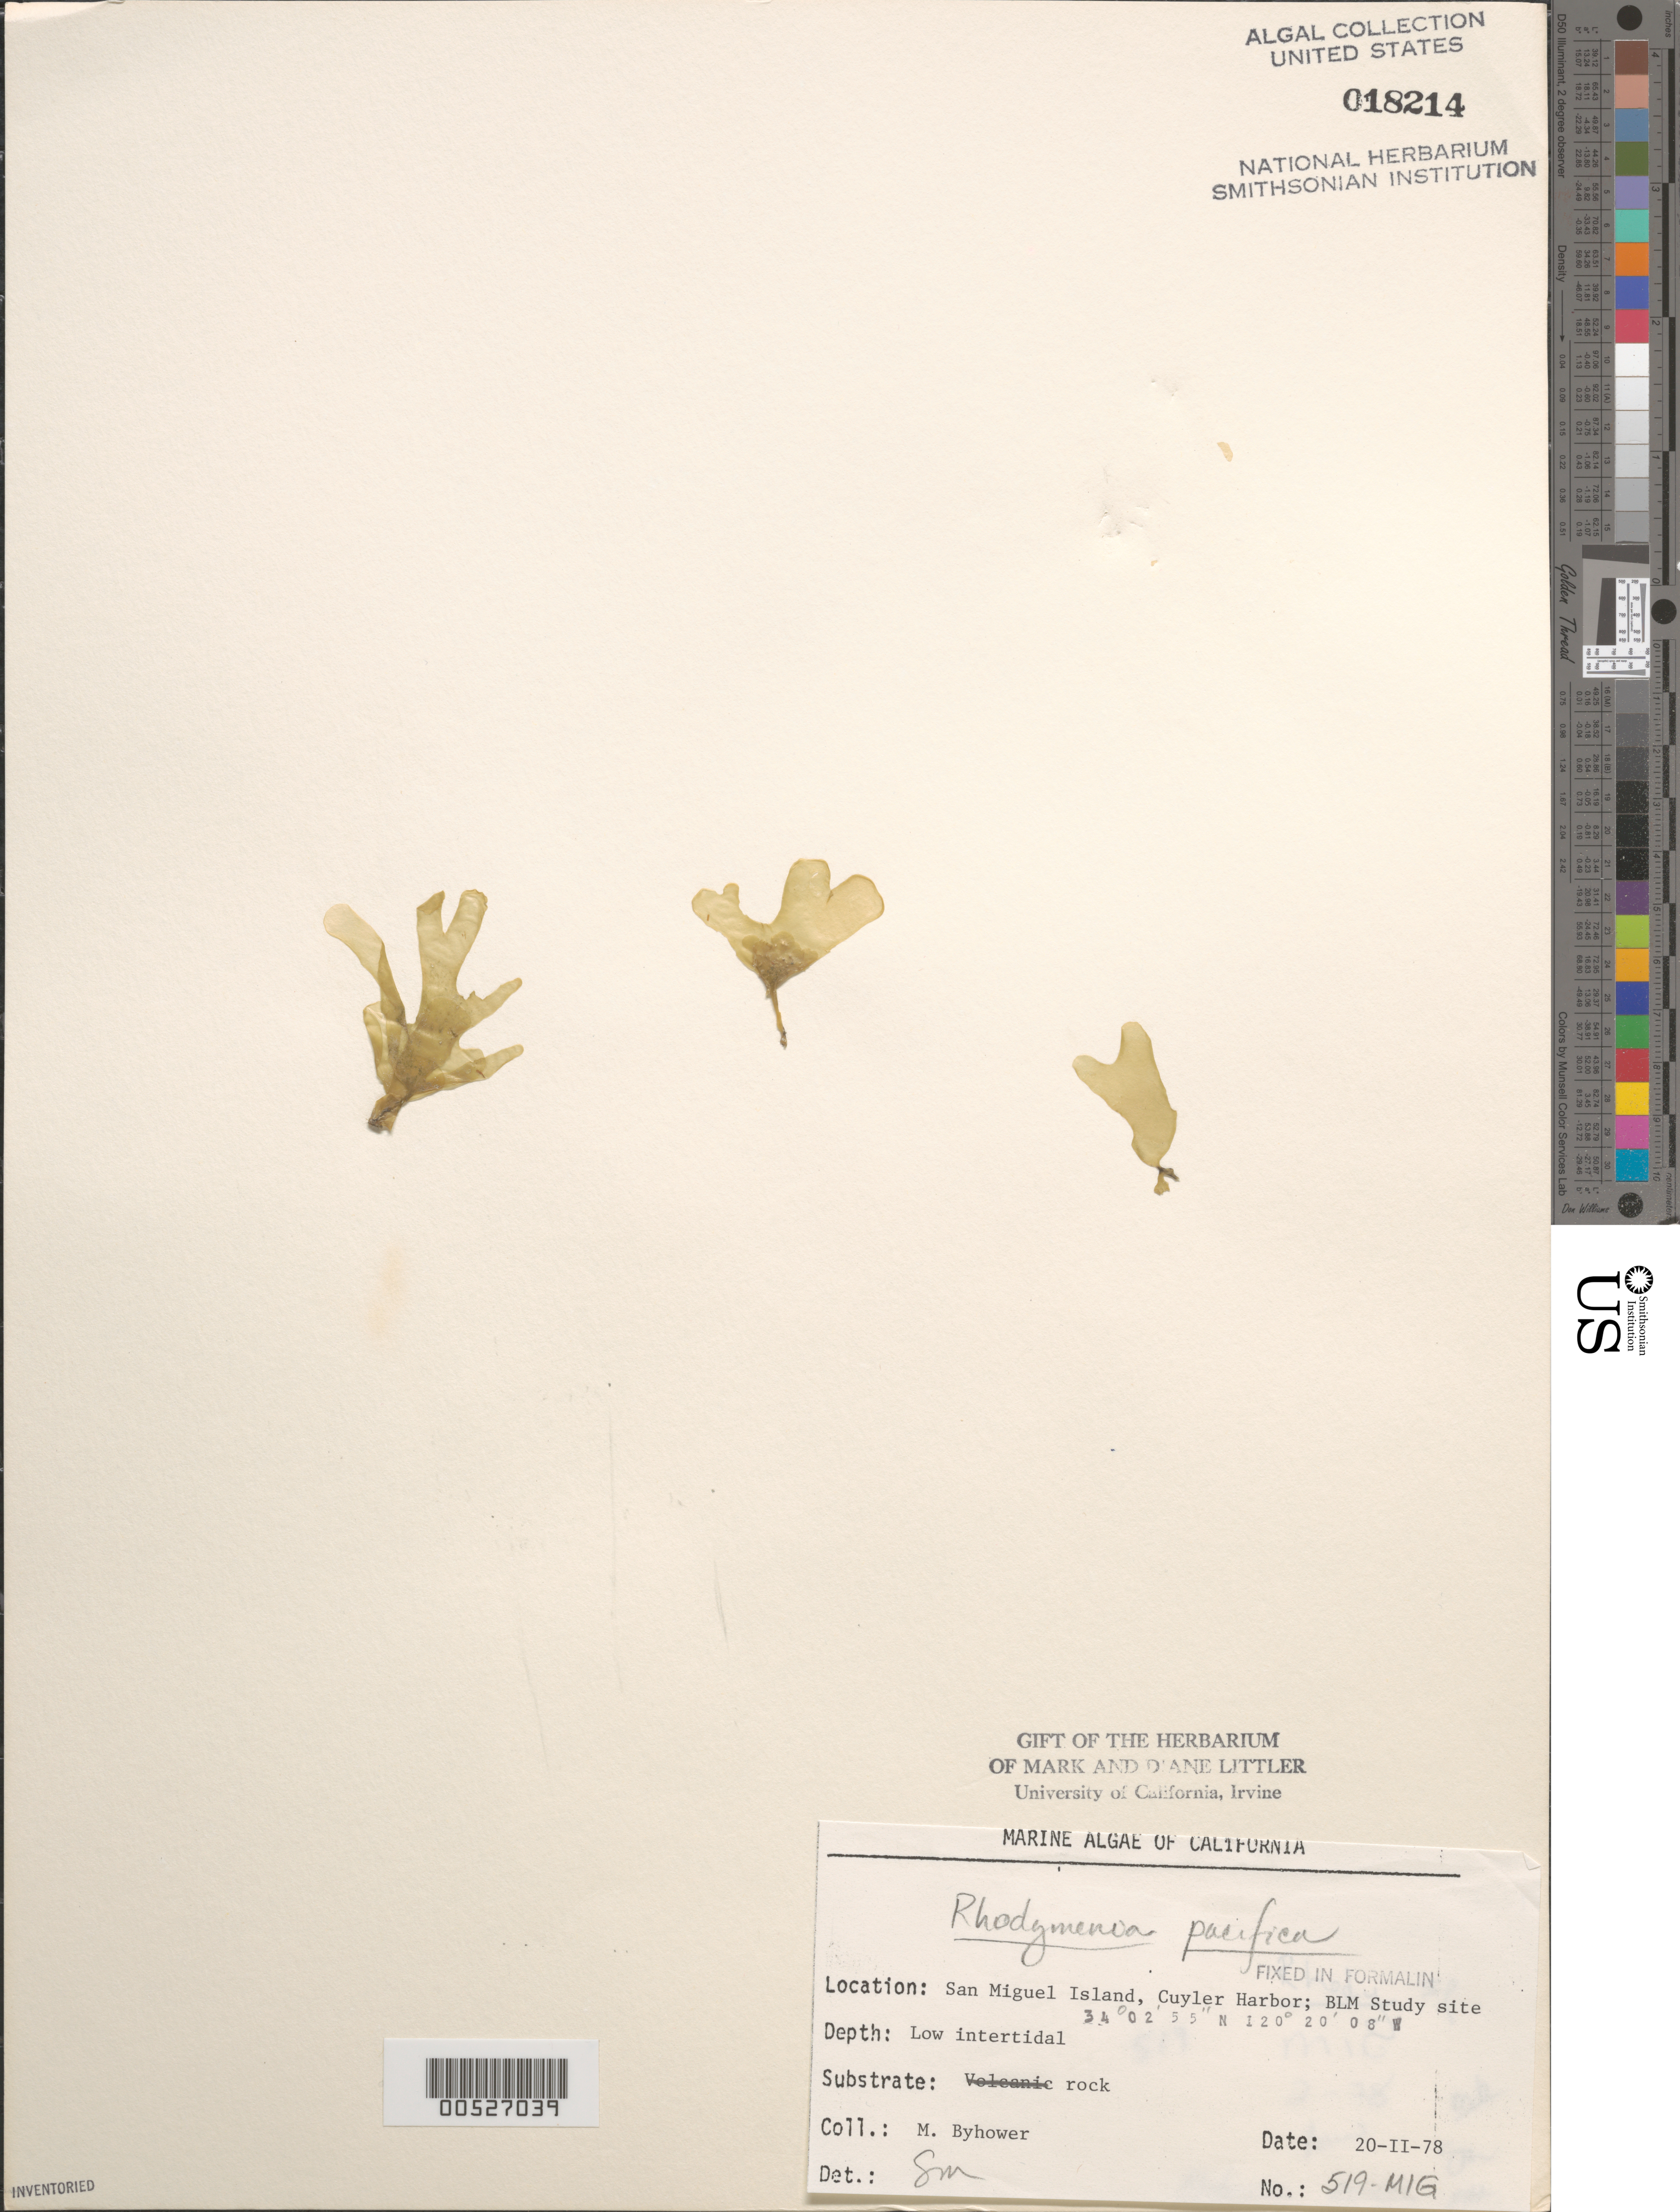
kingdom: Plantae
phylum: Rhodophyta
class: Florideophyceae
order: Rhodymeniales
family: Rhodymeniaceae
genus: Rhodymenia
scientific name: Rhodymenia pacifica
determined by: Murray, S. N.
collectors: M. Byhower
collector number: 519-mig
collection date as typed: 20 Feb 1978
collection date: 1978-02-20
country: United States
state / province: California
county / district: Santa Barbara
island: San Miguel Island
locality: Cuyler Harbor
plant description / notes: BLM-SOCALBIGHT Rocky Intertidal Survey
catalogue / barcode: US 18214